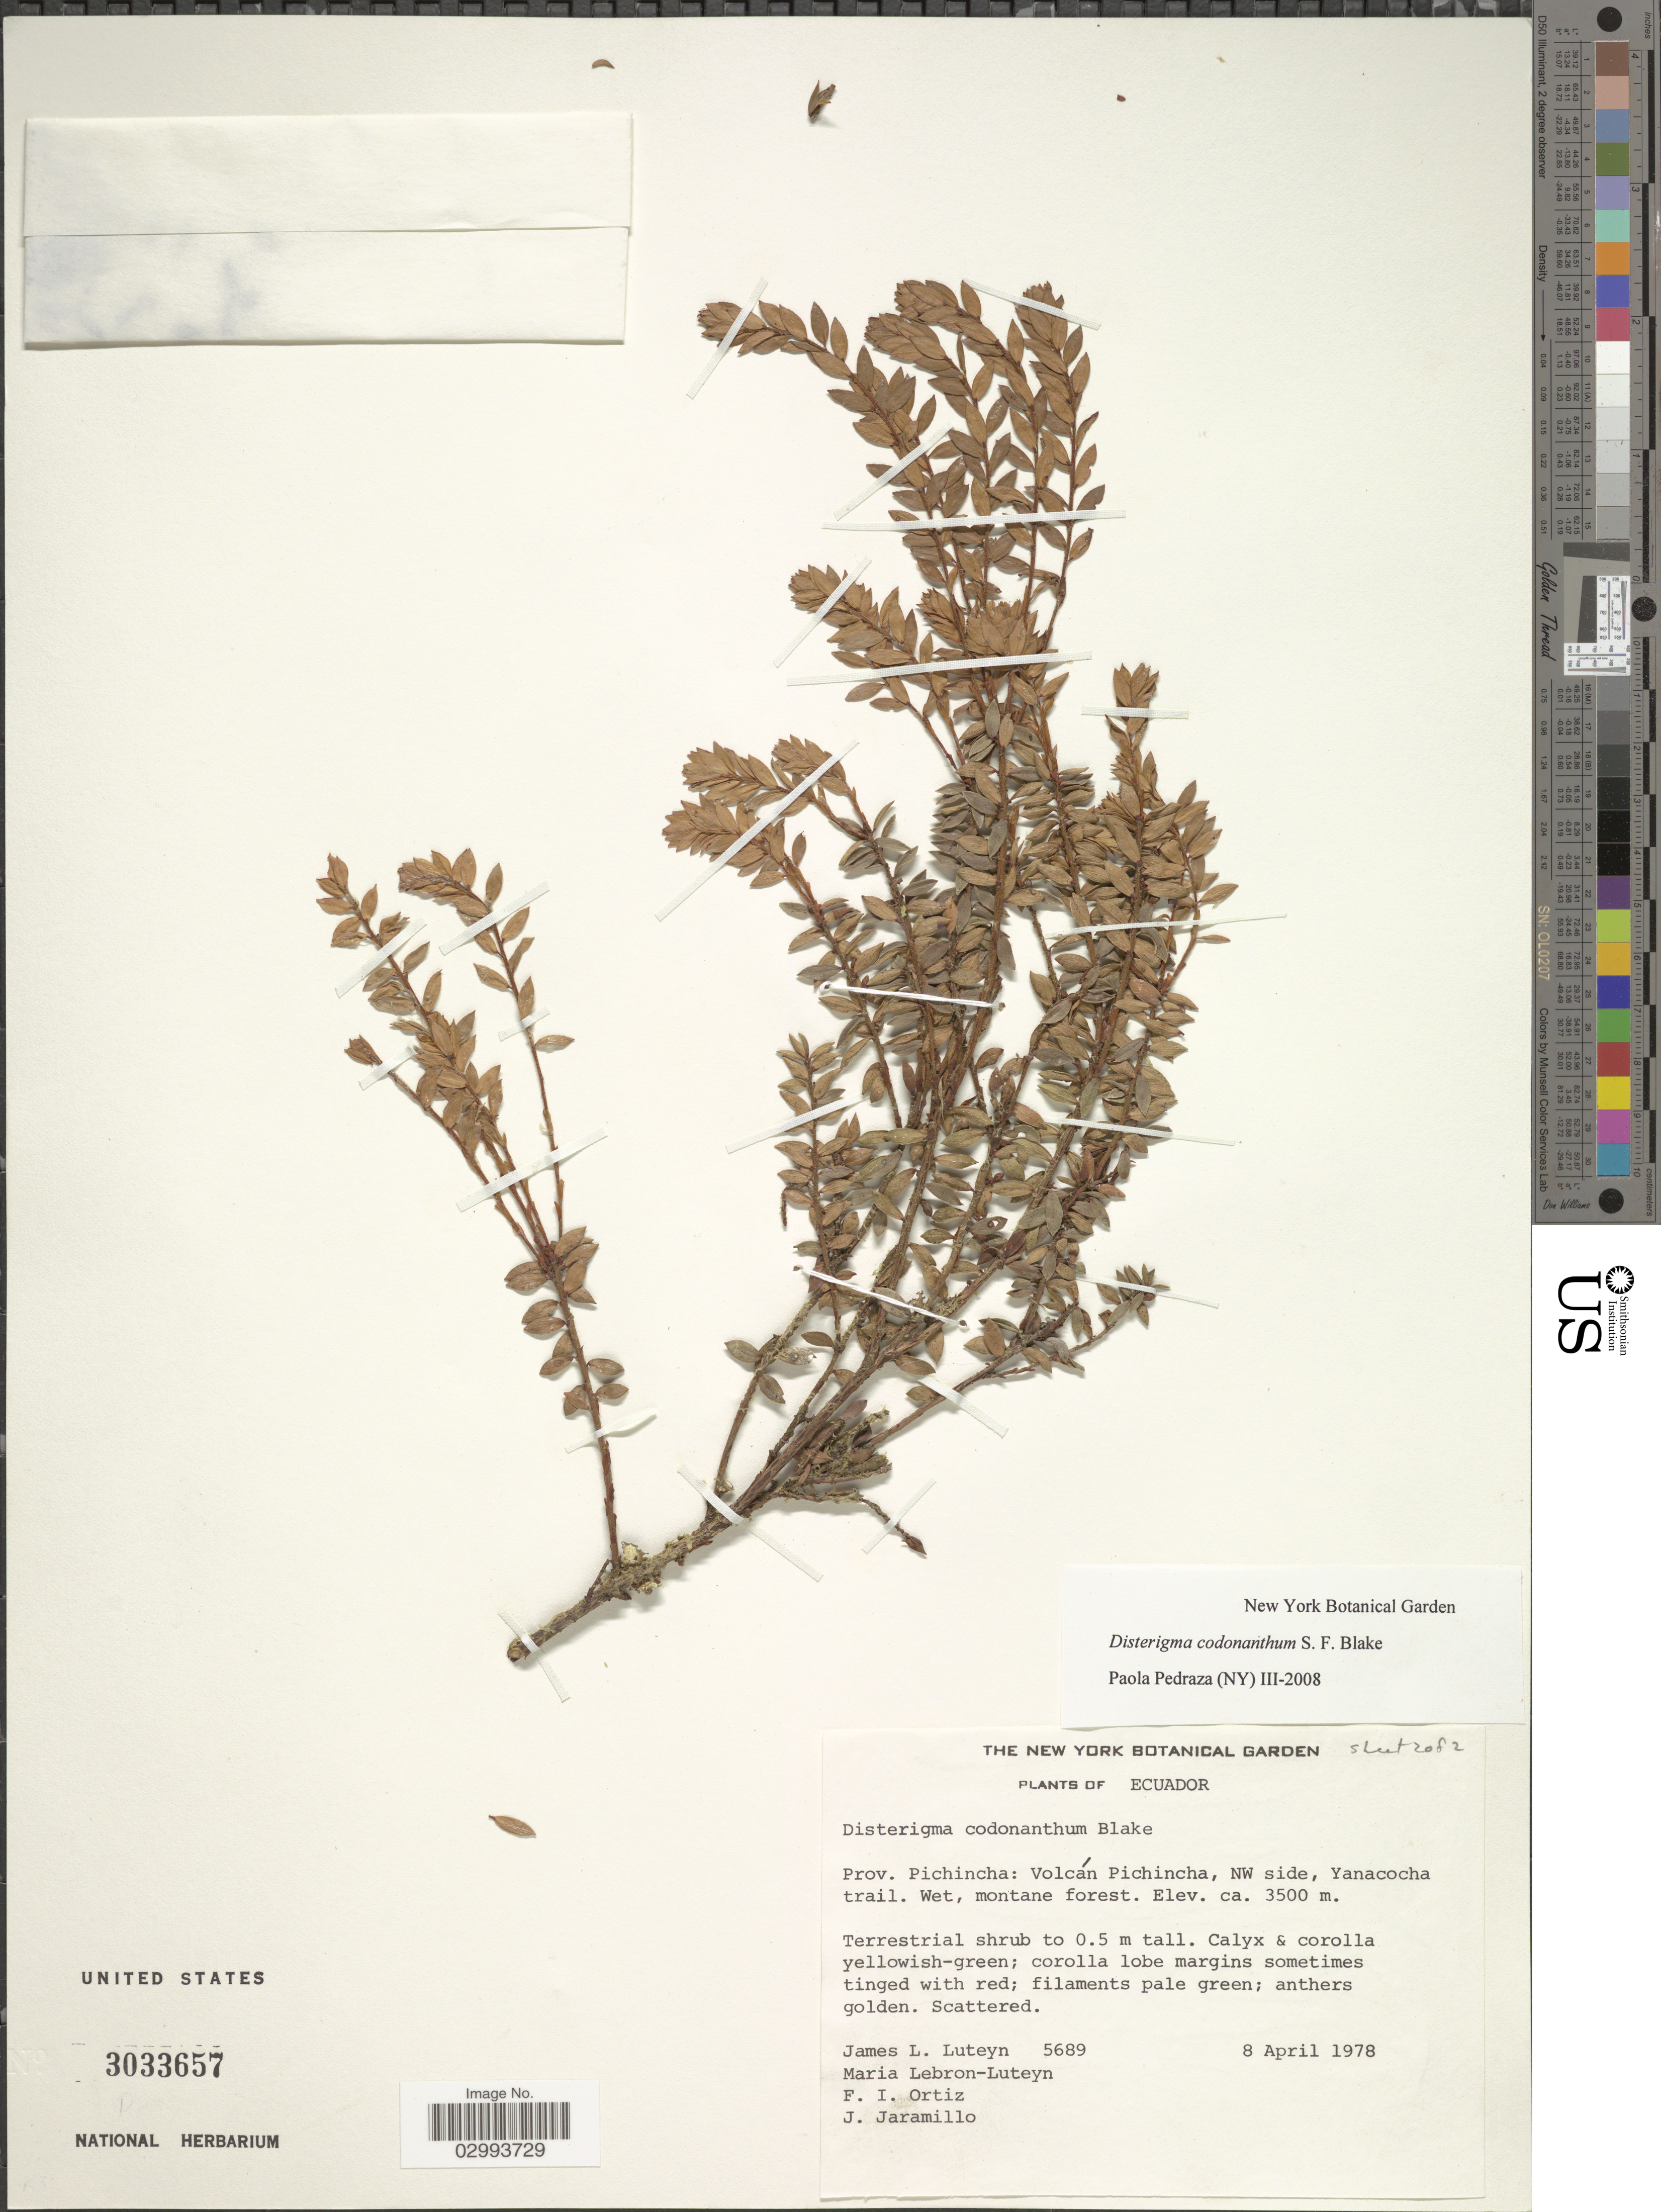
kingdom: Plantae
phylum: Tracheophyta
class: Magnoliopsida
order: Ericales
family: Ericaceae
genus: Disterigma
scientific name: Disterigma codonanthum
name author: S.F. Blake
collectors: J. L. Luteyn, M. L. Lebrón-Luteyn, F. Ortiz & J. Jaramillo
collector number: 5689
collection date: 1978-04-08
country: Ecuador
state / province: Pichincha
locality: Volcán Pichincha, NW side, Yanacocha trail.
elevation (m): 3500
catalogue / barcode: US 3033657